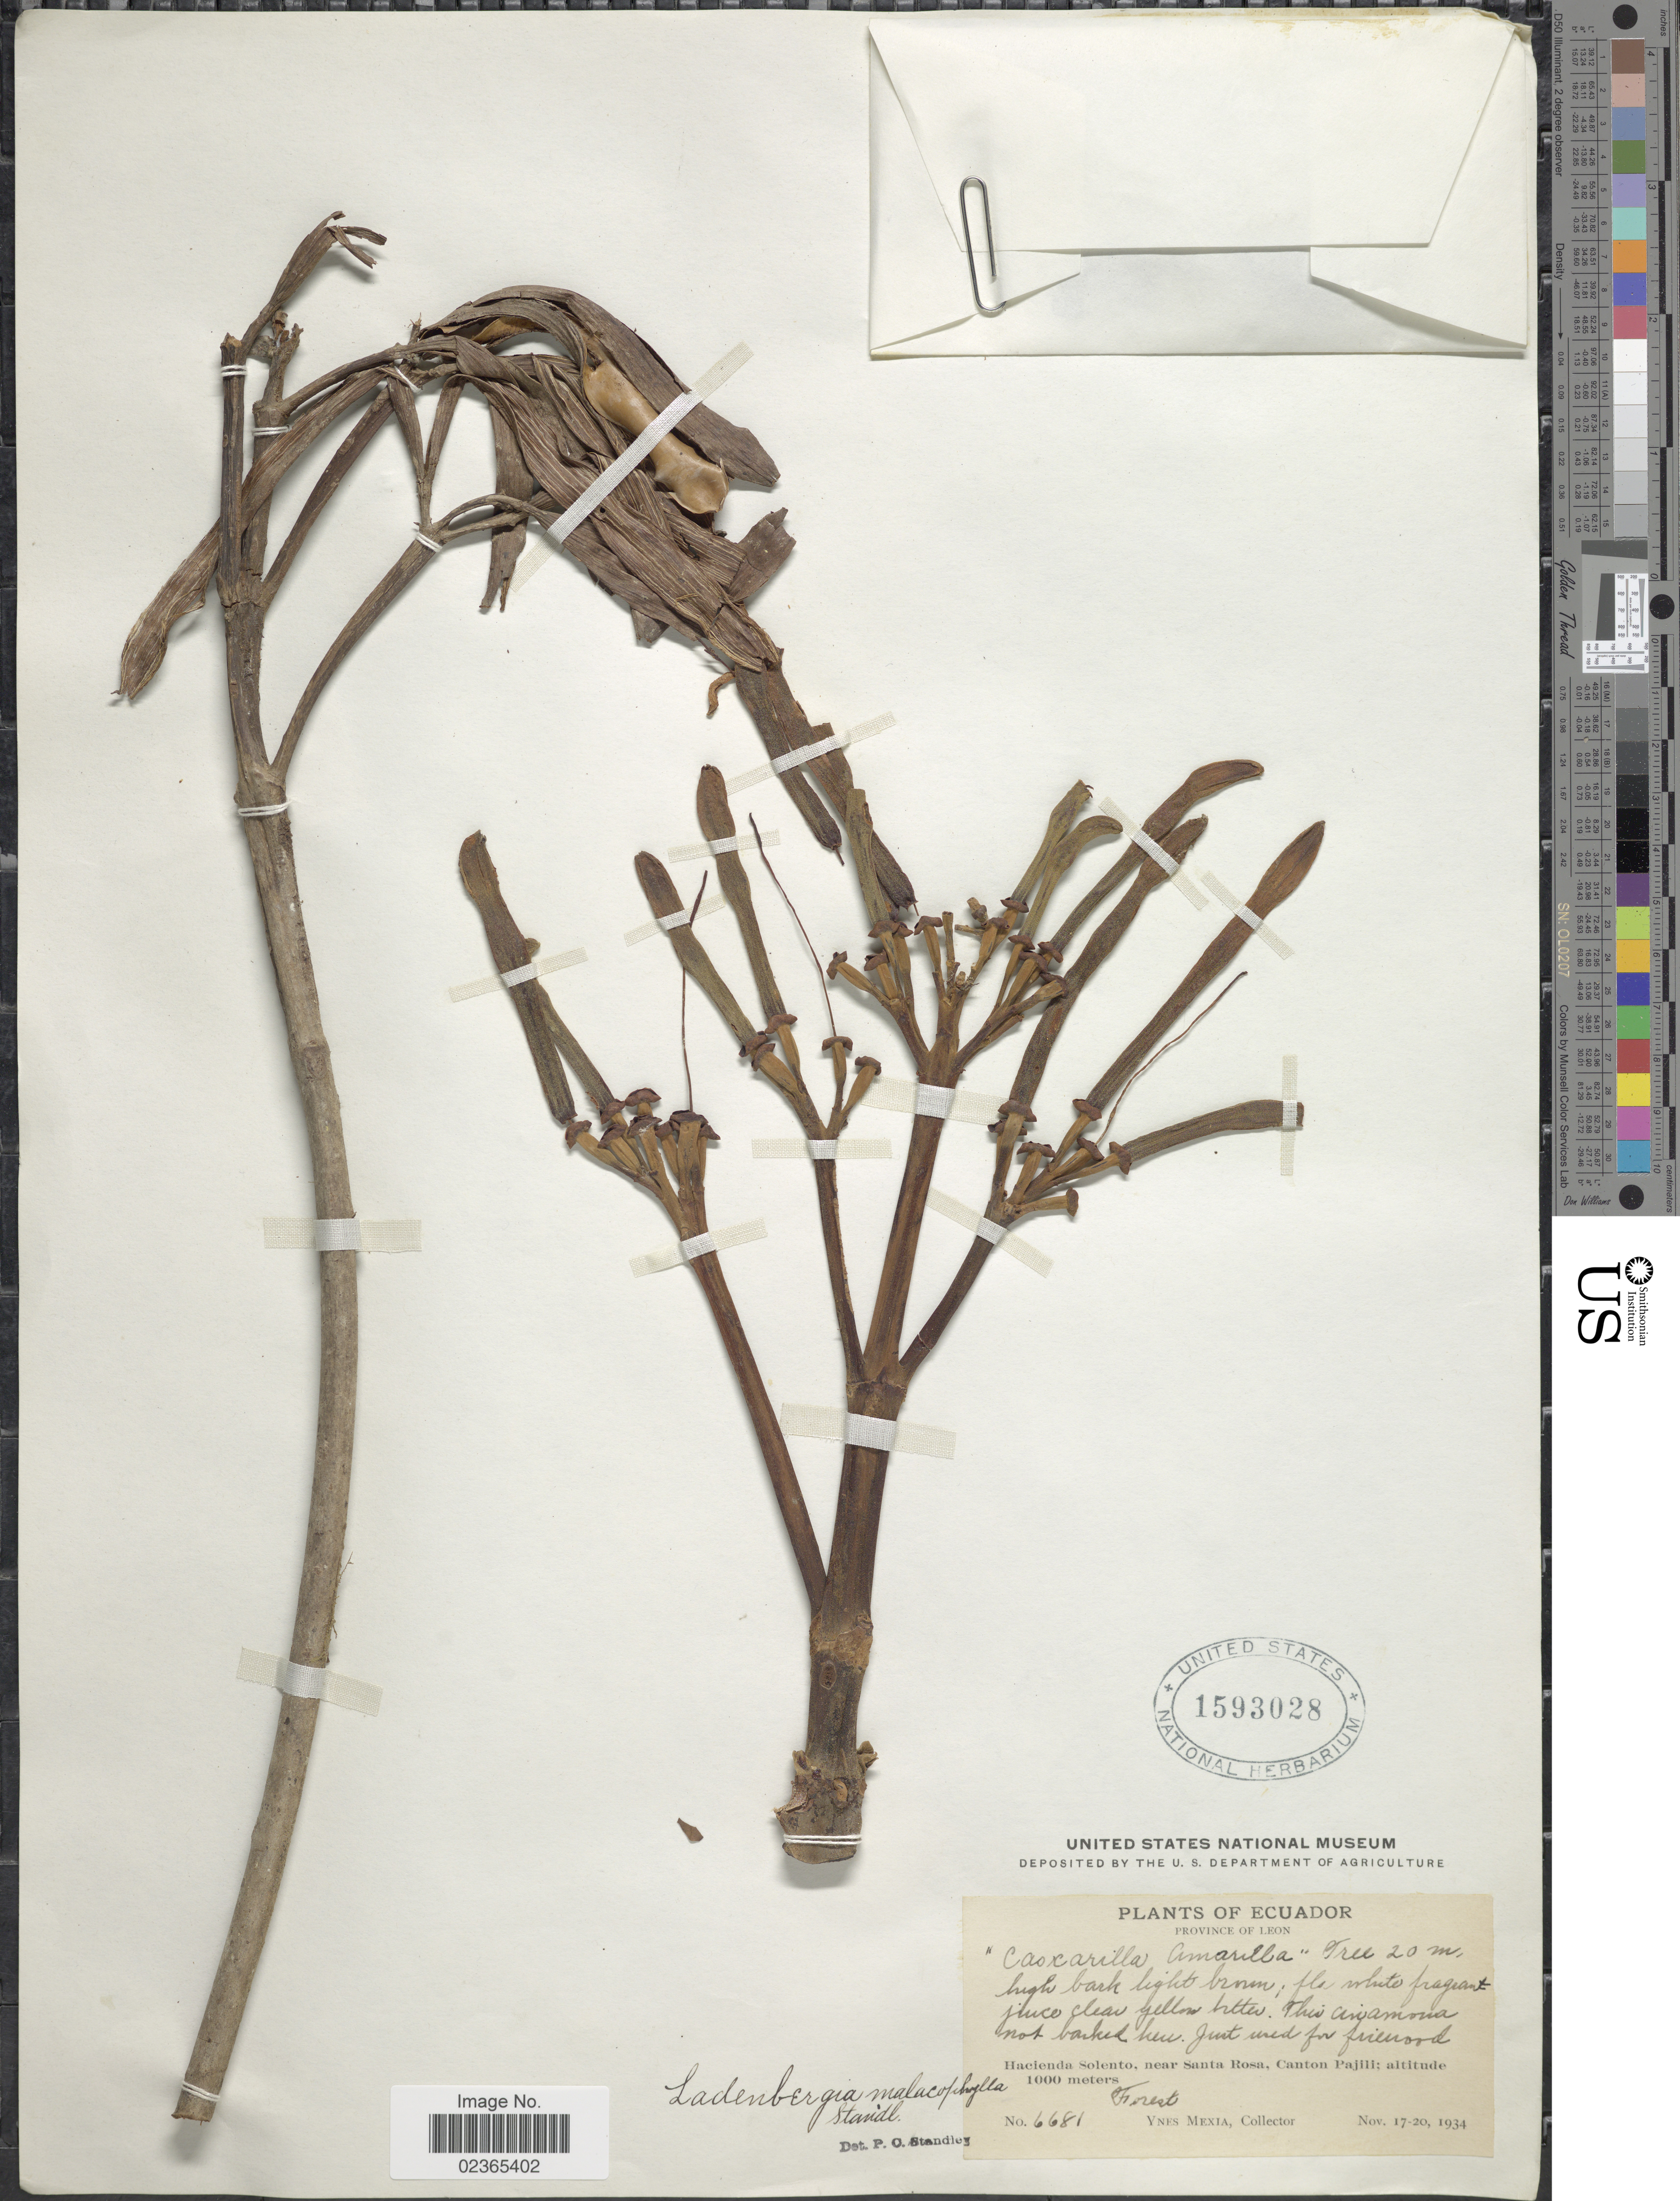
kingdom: Plantae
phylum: Tracheophyta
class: Magnoliopsida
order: Gentianales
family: Rubiaceae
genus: Ladenbergia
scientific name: Ladenbergia malacophylla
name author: Standl.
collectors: Y. Mexia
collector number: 6681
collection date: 1934-11-17/1934-11-20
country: Ecuador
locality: Province of Leon, Hacienda Solento, near Santa Rosa, Canton Pajili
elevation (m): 1000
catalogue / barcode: US 1593028